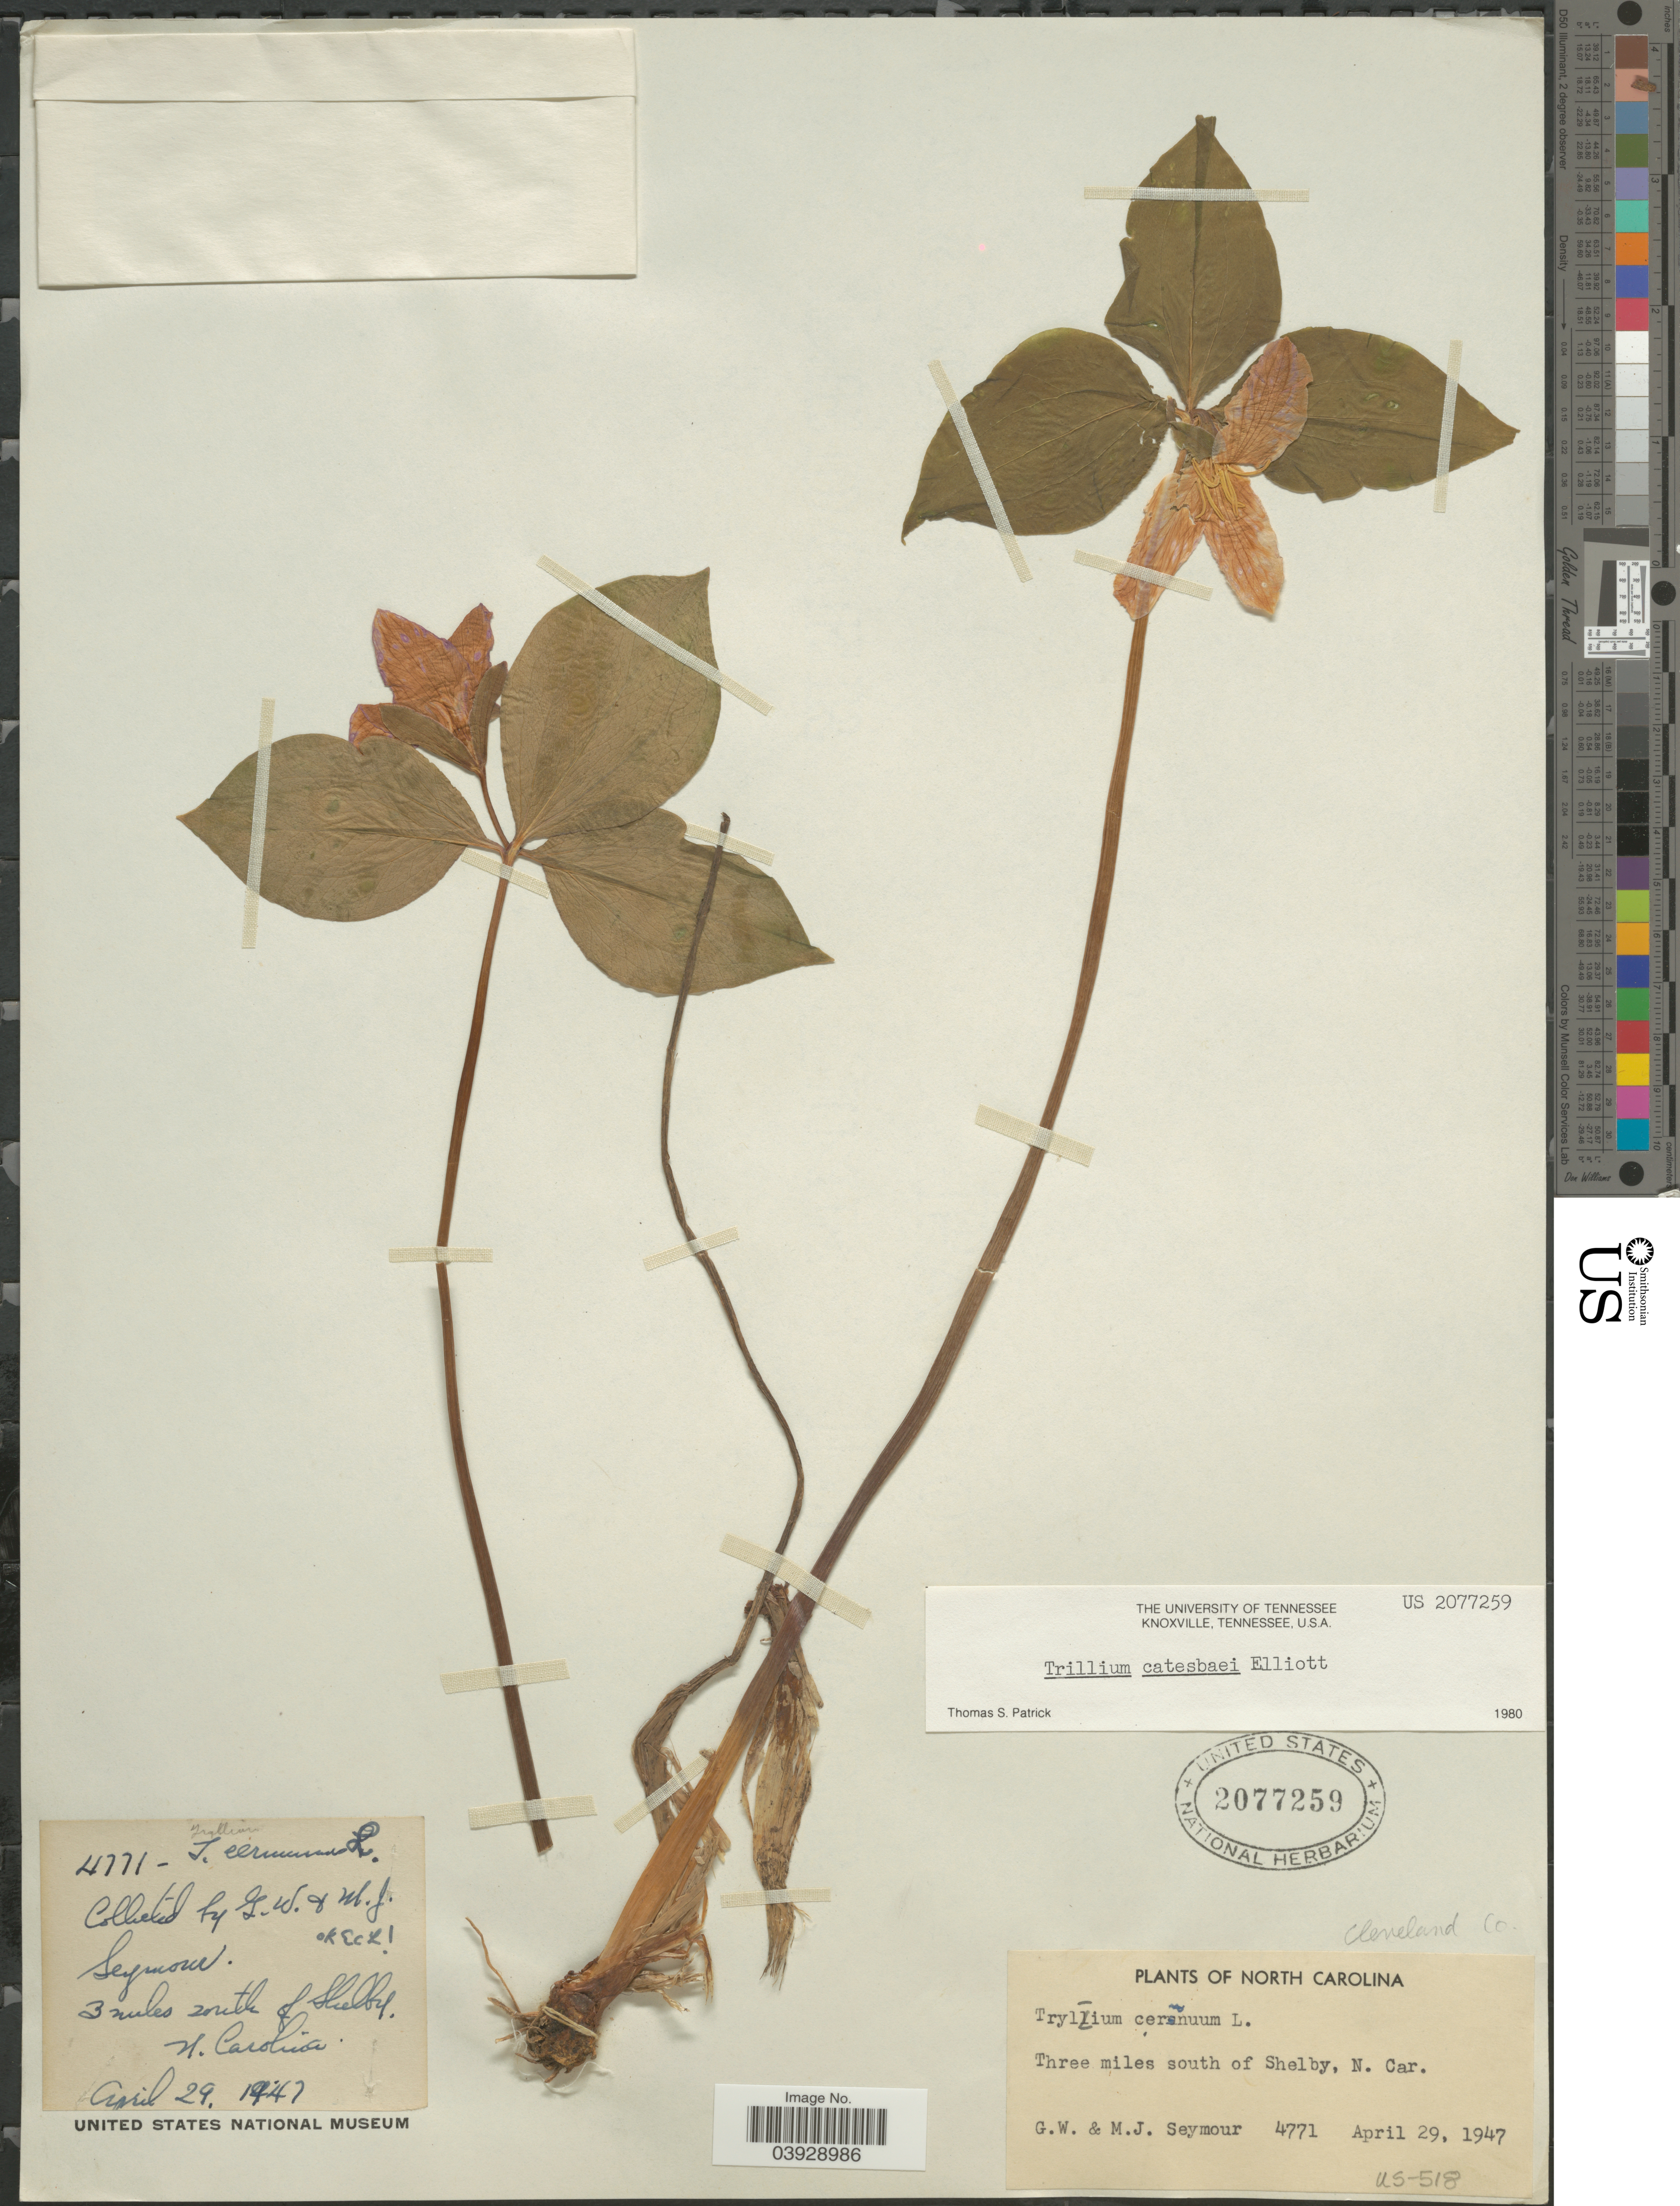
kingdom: Plantae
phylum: Tracheophyta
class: Liliopsida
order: Liliales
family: Melanthiaceae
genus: Trillium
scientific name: Trillium catesbaei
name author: Elliott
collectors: G. Seymour & M. Seymour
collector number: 4771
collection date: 1947-04-29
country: United States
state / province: North Carolina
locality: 3 mile south of Shelby. Cleveland Co.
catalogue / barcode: US 2077259